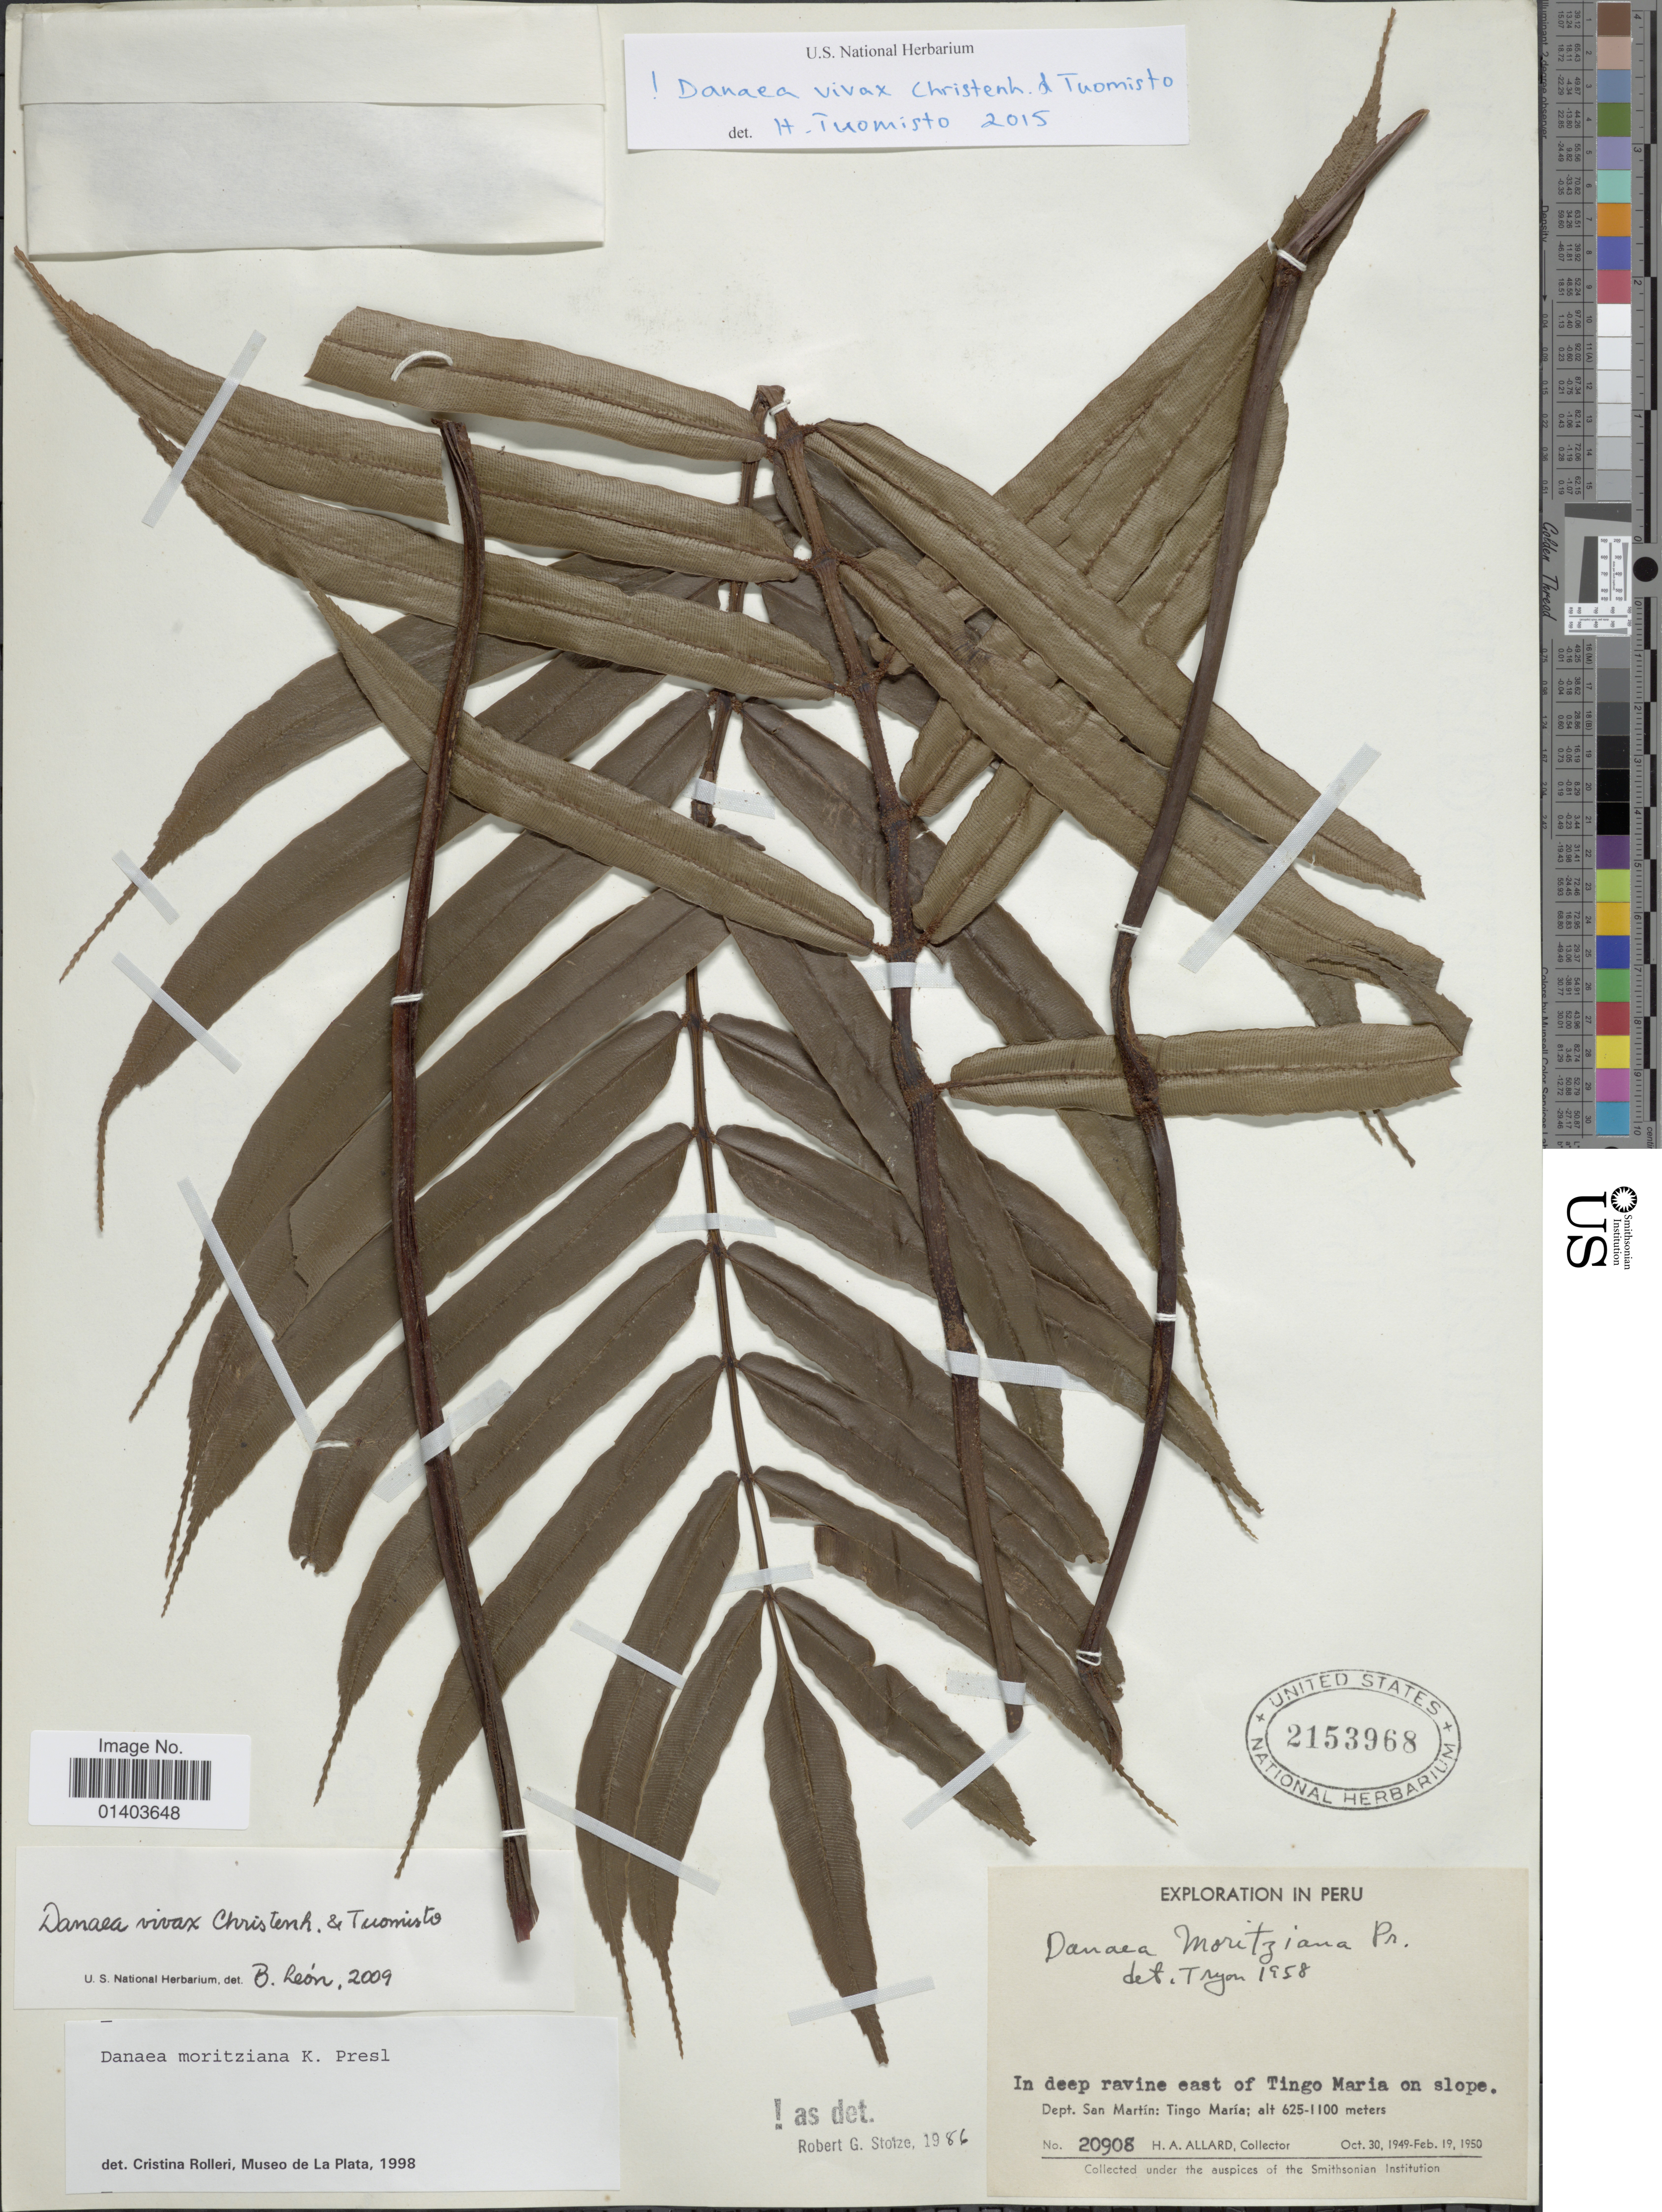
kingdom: Plantae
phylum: Tracheophyta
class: Polypodiopsida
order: Marattiales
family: Marattiaceae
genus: Danaea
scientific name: Danaea vivax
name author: Christenh. & Tuomisto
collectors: H. A. Allard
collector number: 20908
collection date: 1949-10-30/1950-02-19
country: Peru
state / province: San Martín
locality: In deep ravine East of Tingo Maria on slope, Dept. San Martin: Tingo Maria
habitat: in deep ravine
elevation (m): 625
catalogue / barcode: US 2153968